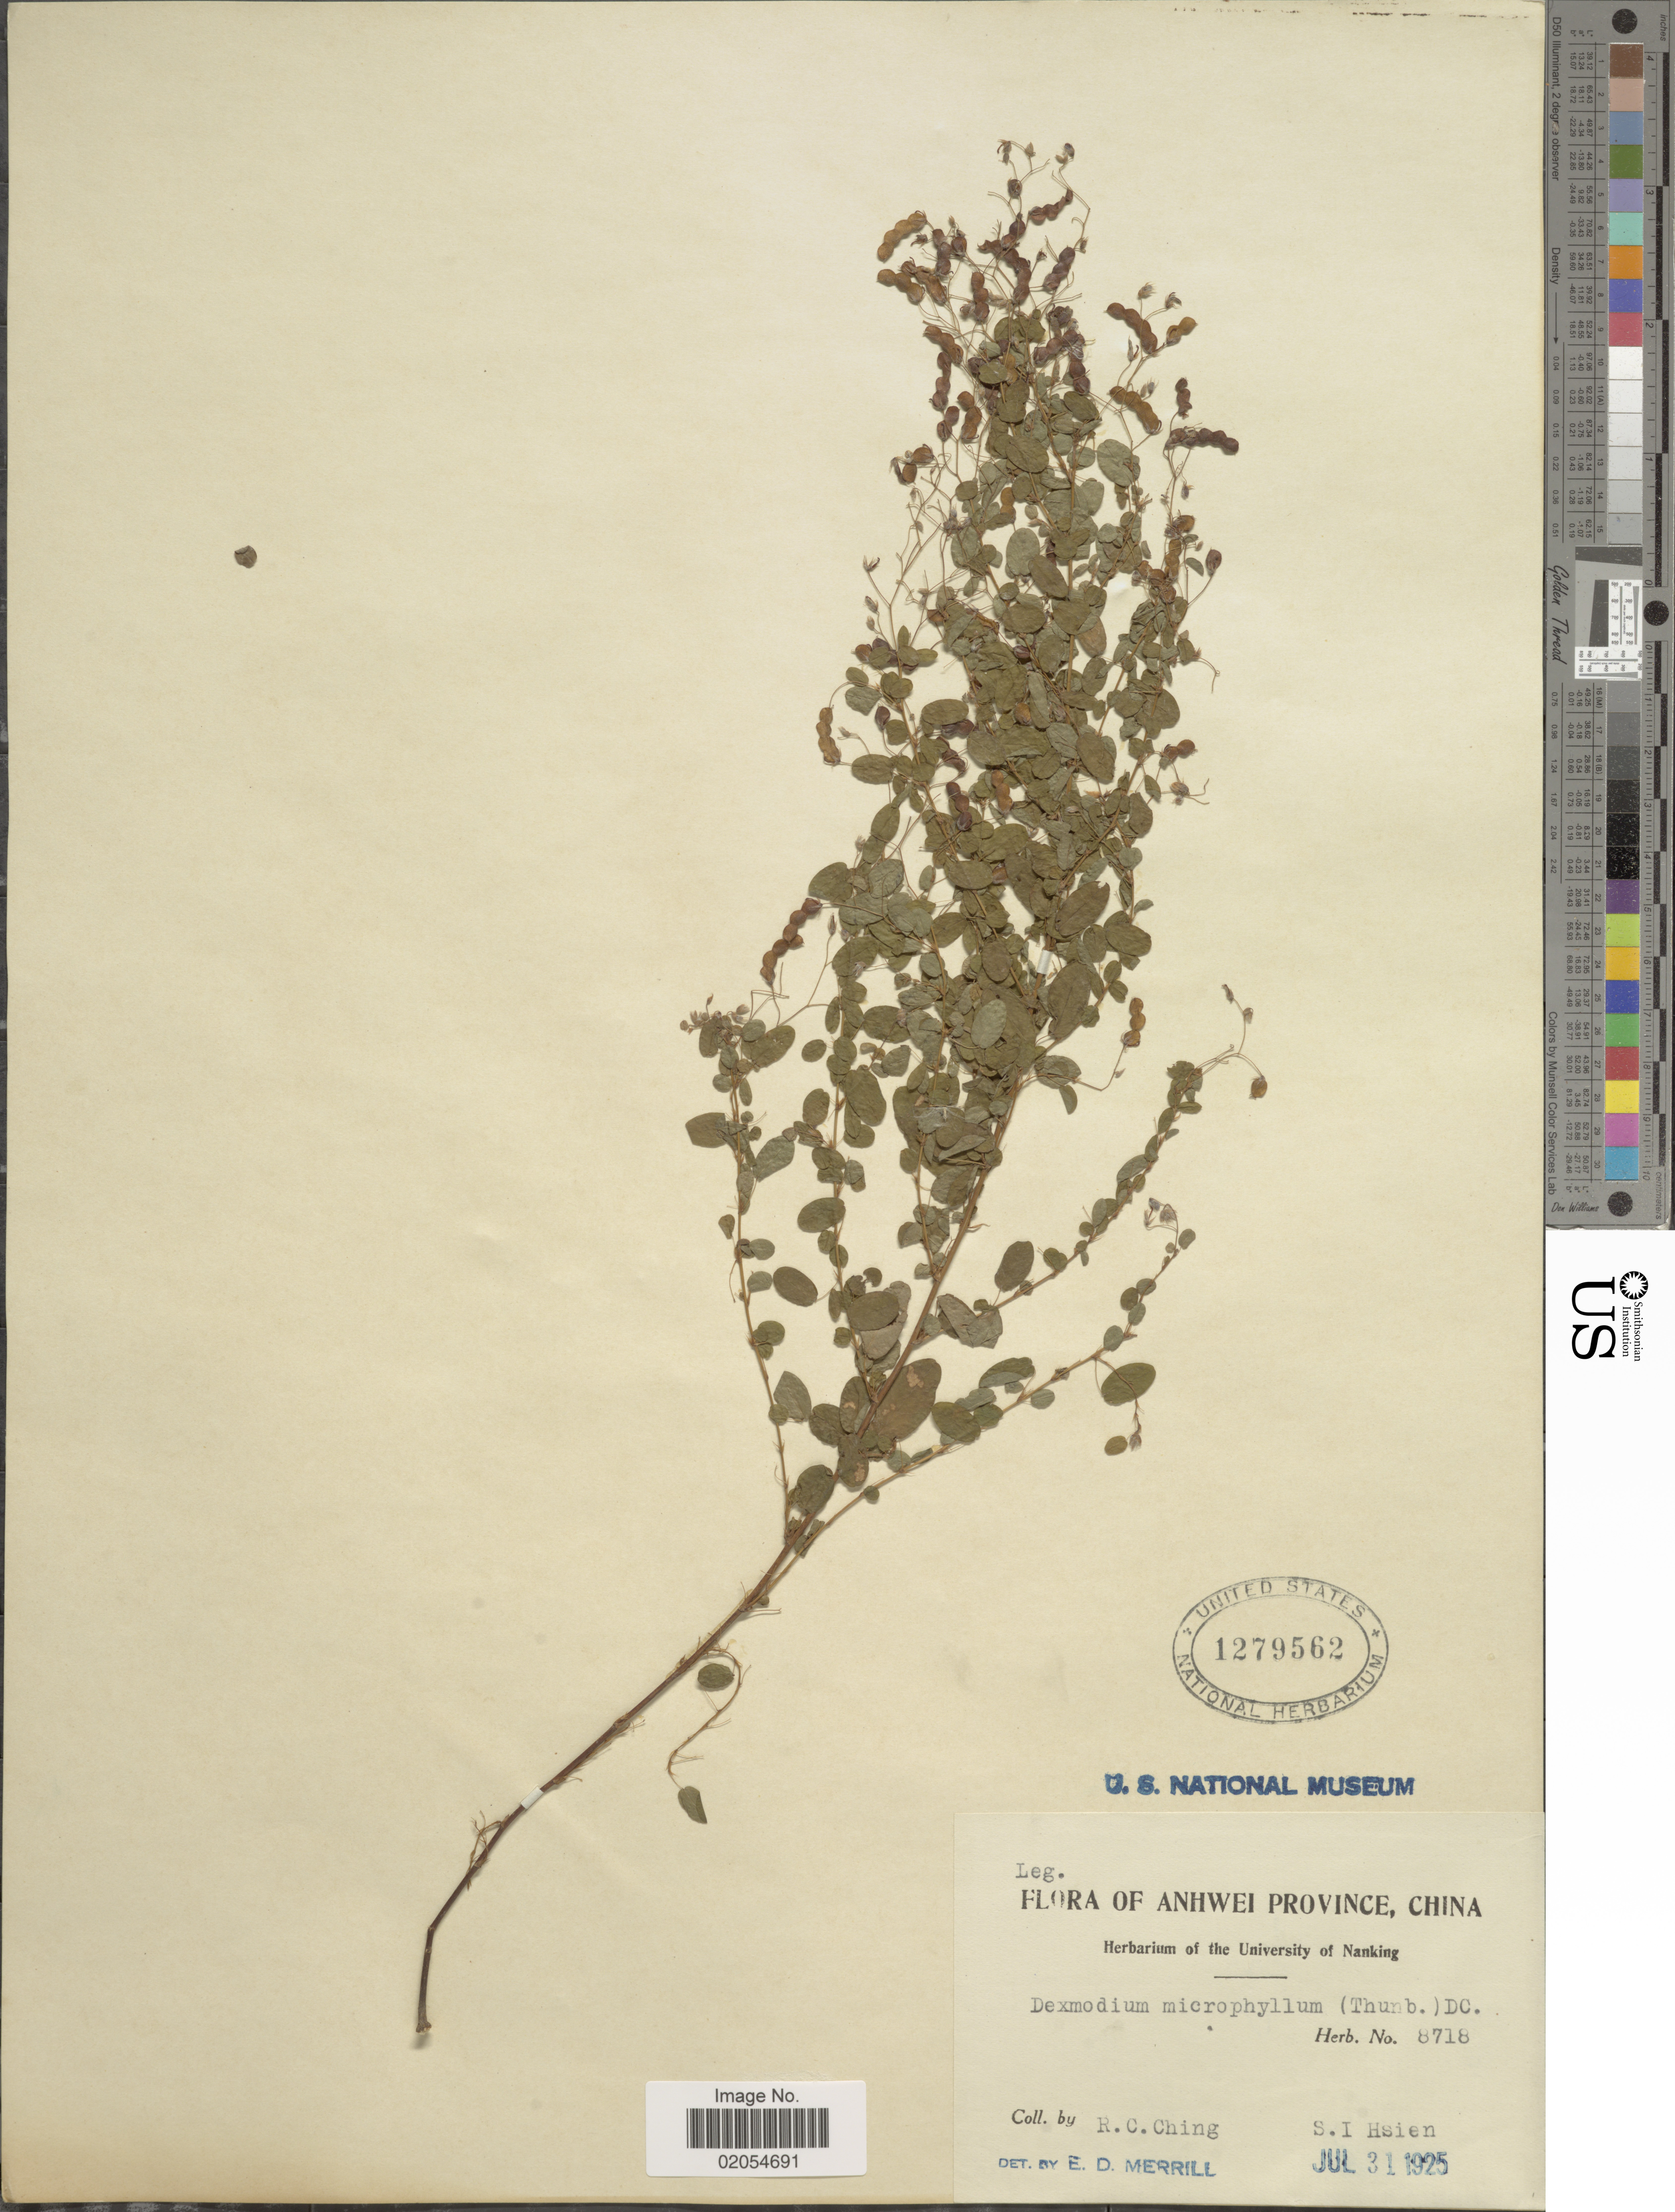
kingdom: Plantae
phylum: Tracheophyta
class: Magnoliopsida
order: Fabales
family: Fabaceae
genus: Leptodesmia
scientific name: Leptodesmia microphylla var. microphylla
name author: (Thunb.) H. Ohashi & K. Ohashi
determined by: Strong, Mark T., (BOT), Smithsonian Institution - National Museum of Natural History (UNITED STATES)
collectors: R. C. Ching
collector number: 8718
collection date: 1925-07-31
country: China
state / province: Anhui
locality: Anhwei Province. S.I Hsien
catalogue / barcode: US 1279562